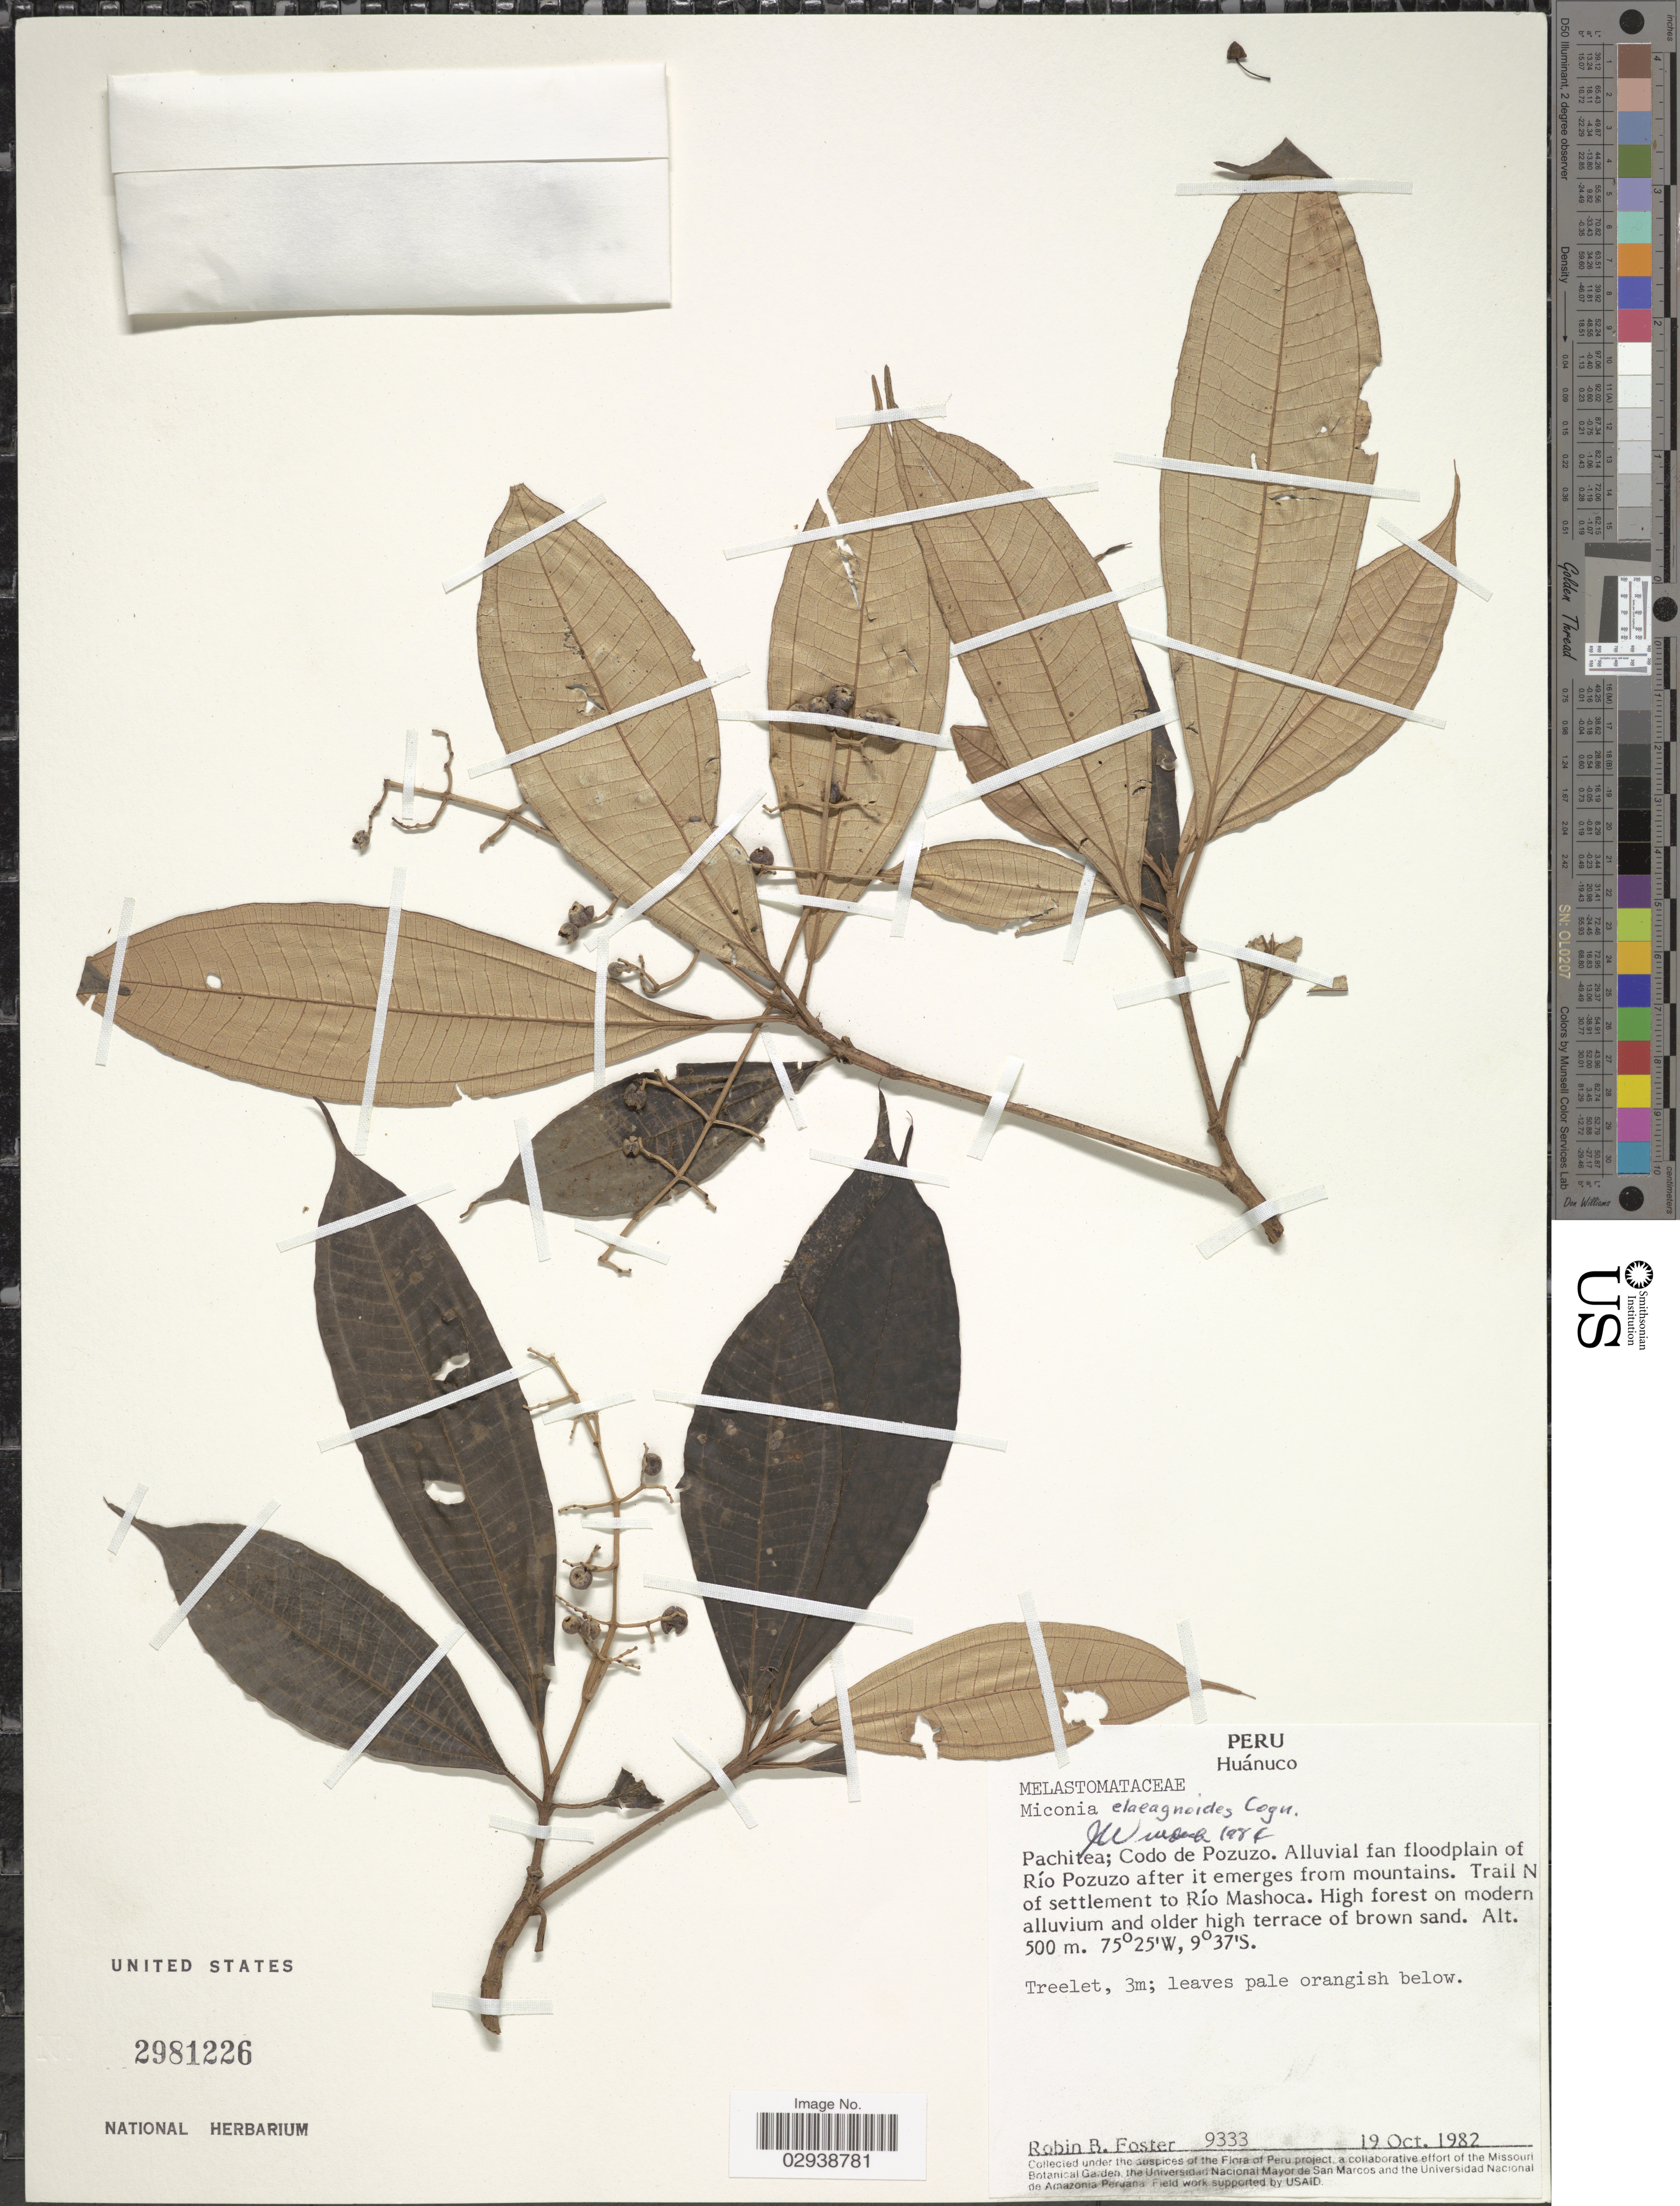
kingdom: Plantae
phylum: Tracheophyta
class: Magnoliopsida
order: Myrtales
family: Melastomataceae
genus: Miconia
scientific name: Miconia dichrophylla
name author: J.F. Macbr.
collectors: R. B. Foster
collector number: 9333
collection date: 1982-10-19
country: Peru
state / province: Huánuco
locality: Pachitea; Codo de Pozuzo, Alluvial fan floodplain of Río Pozuzo after it emerges from mountains, Trail N of settlement to Río Mashoca.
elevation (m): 500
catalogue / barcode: US 2981226